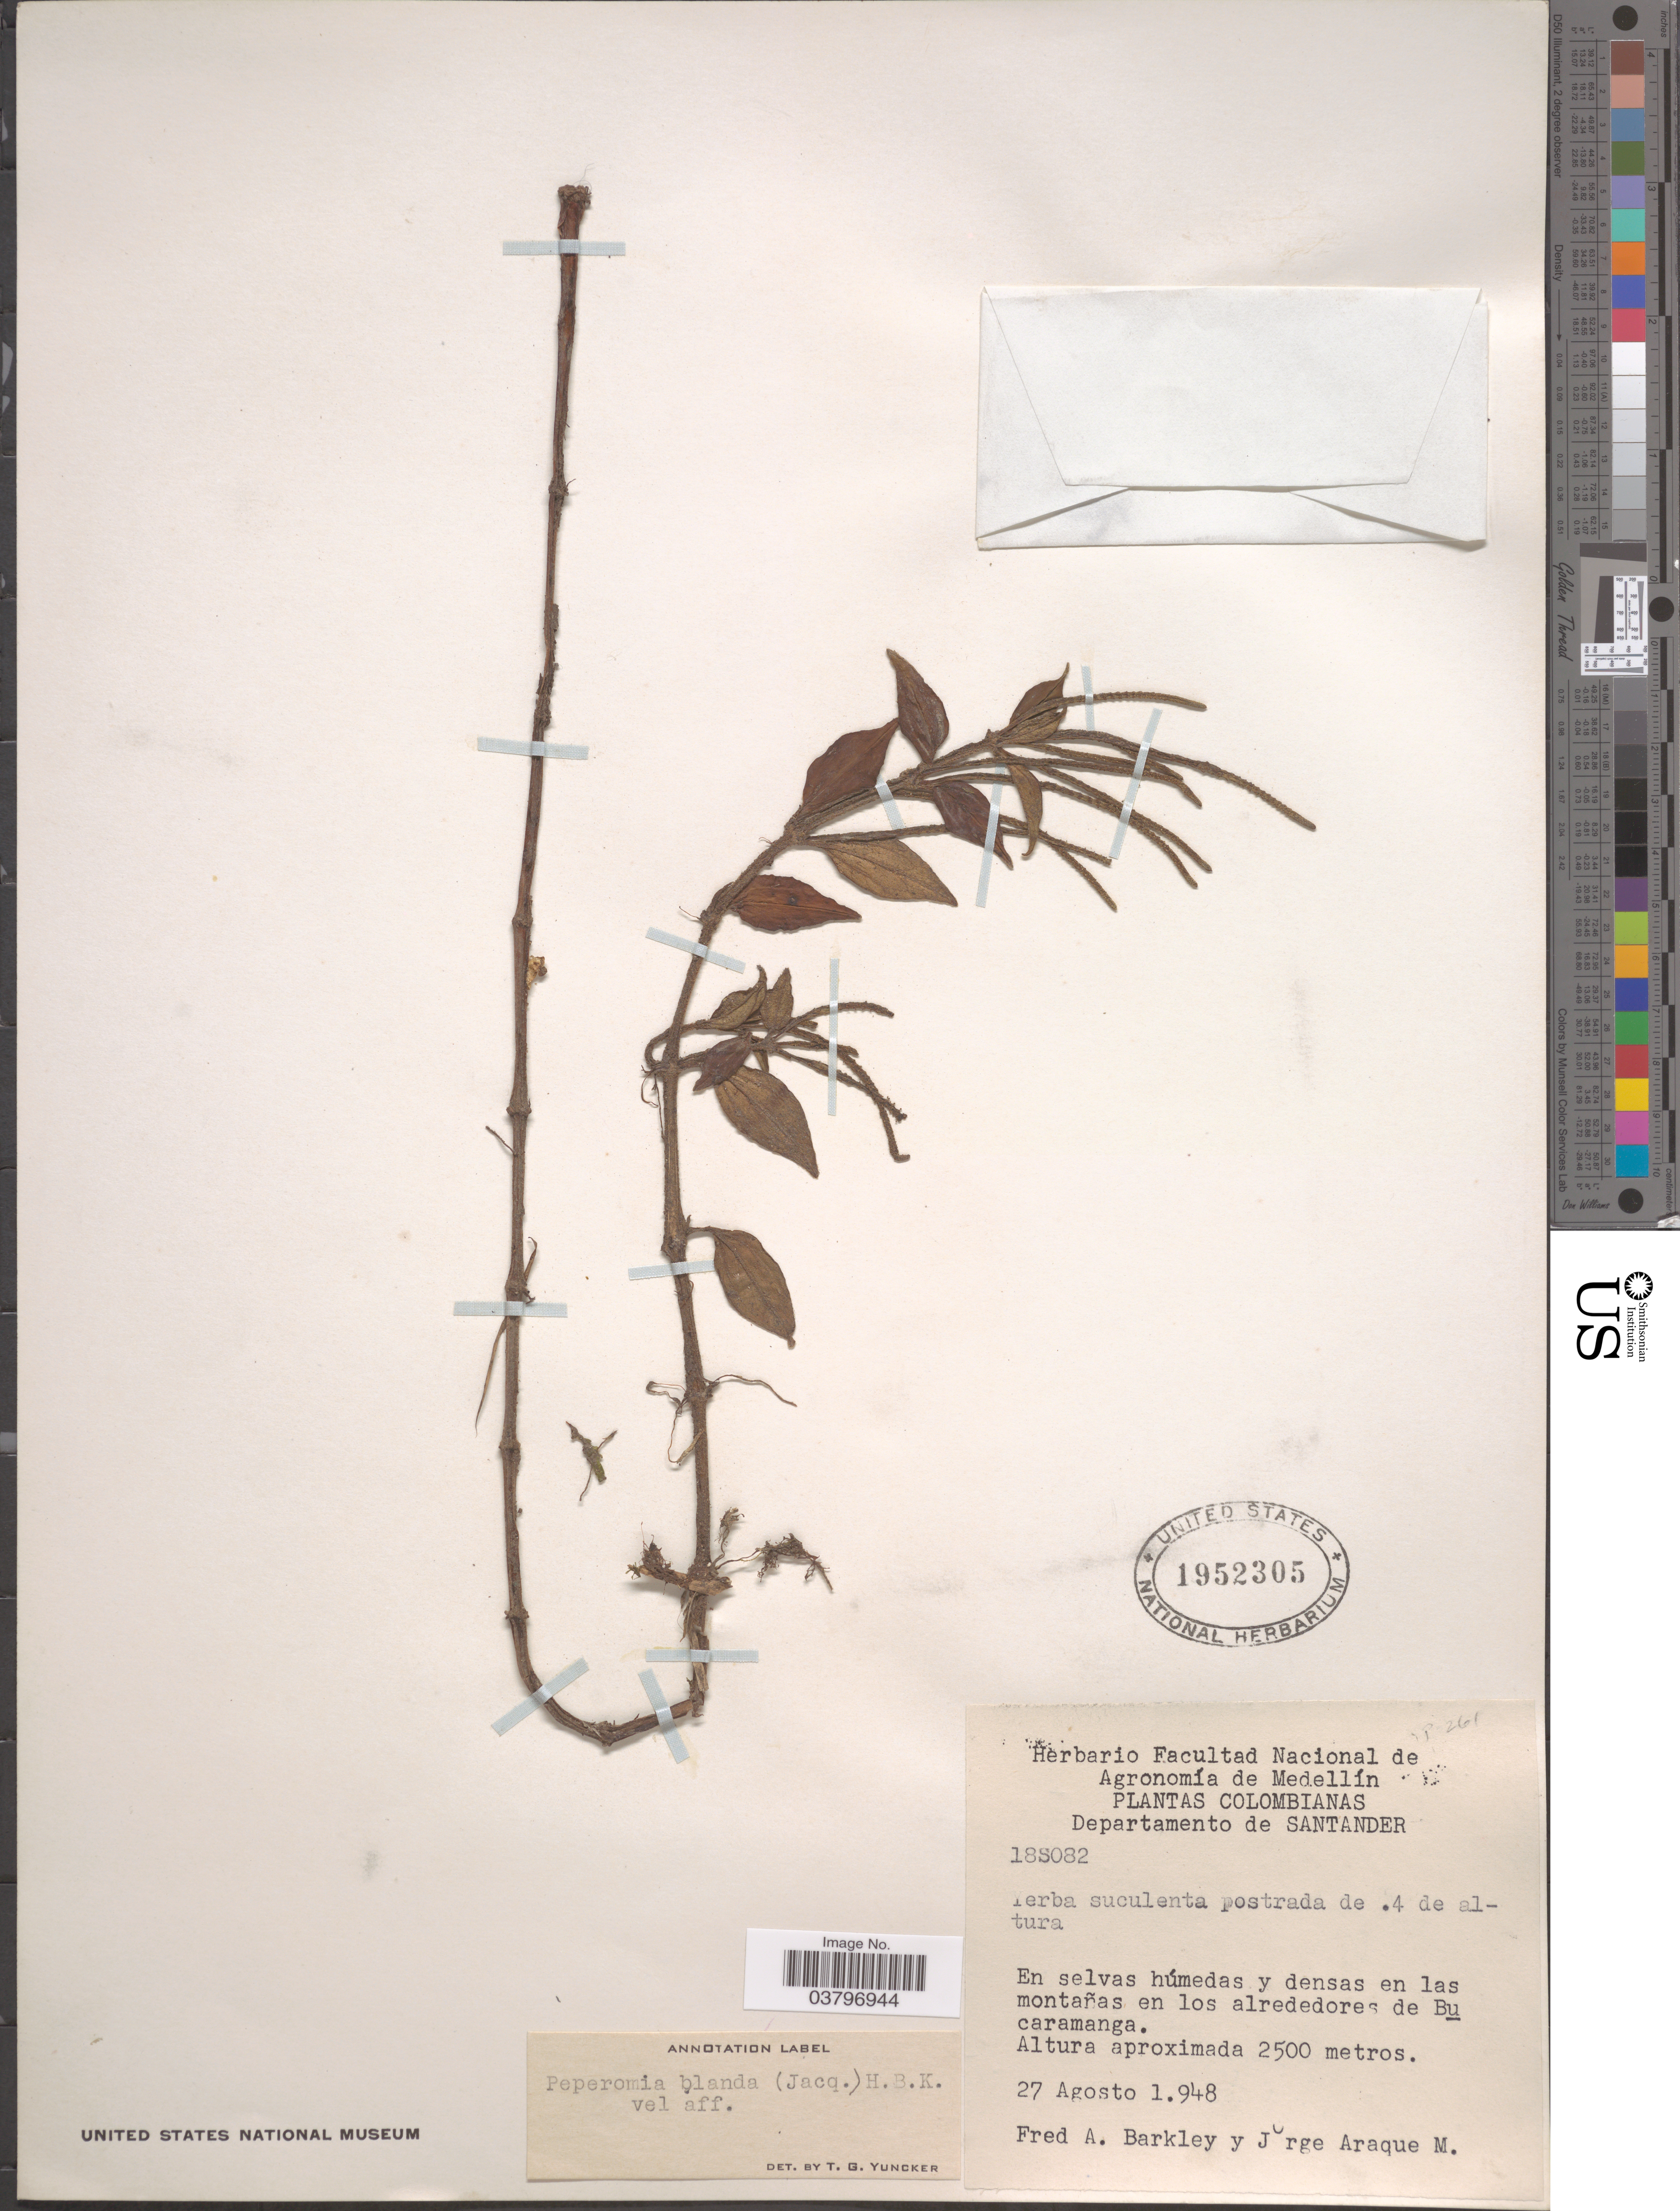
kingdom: Plantae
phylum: Tracheophyta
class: Magnoliopsida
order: Piperales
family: Piperaceae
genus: Peperomia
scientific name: Peperomia blanda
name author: (Jacq.) Kunth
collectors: F. A. Barkley & J. Araque Molina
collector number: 18S082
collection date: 1948-08-27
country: Colombia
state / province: Santander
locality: Departamento de Santander. En los alrededores de Bucaramanga.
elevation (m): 2500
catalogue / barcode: US 1952305